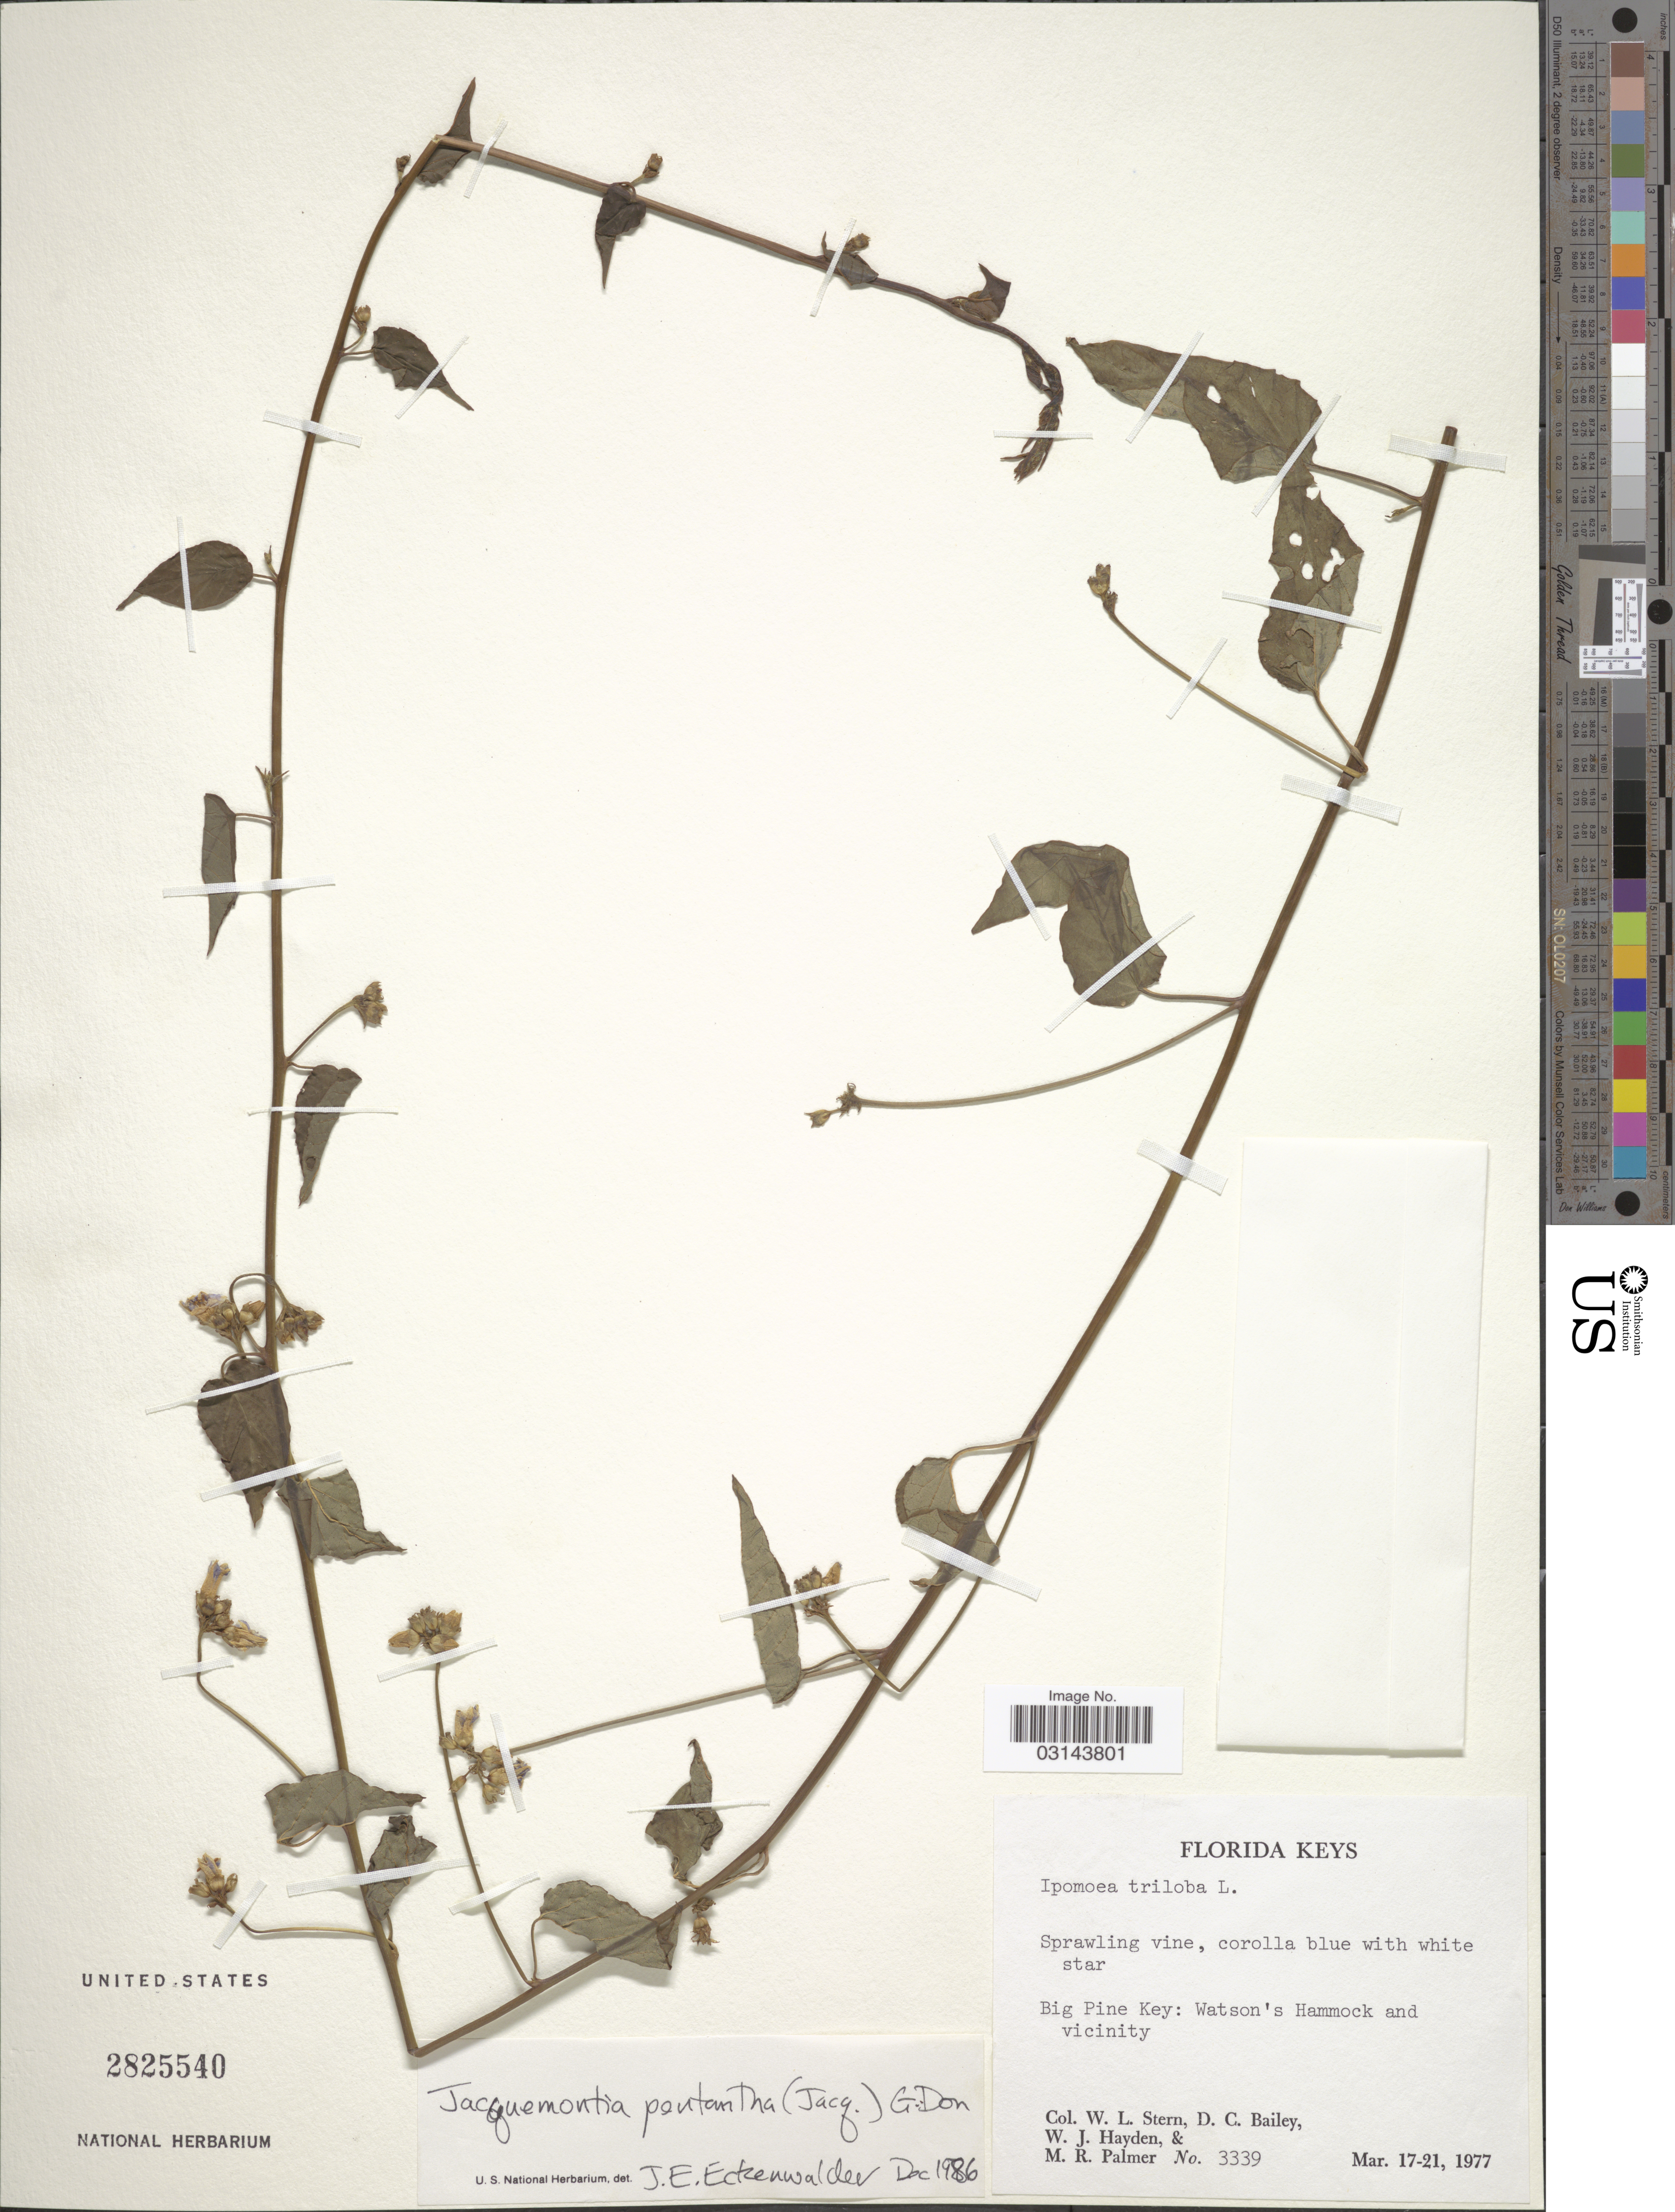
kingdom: Plantae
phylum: Tracheophyta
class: Magnoliopsida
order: Solanales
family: Convolvulaceae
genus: Jacquemontia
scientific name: Jacquemontia pentanthos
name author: (Jacq.) G. Don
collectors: W. L. Stern, D. C. Bailey, W. Hayden & M. R. Palmer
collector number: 3339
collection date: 1977-03-17/1977-03-21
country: United States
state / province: Florida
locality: Florida Keys. Big Pine Key: Watson's Hammock and vicinity.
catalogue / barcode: US 2825540